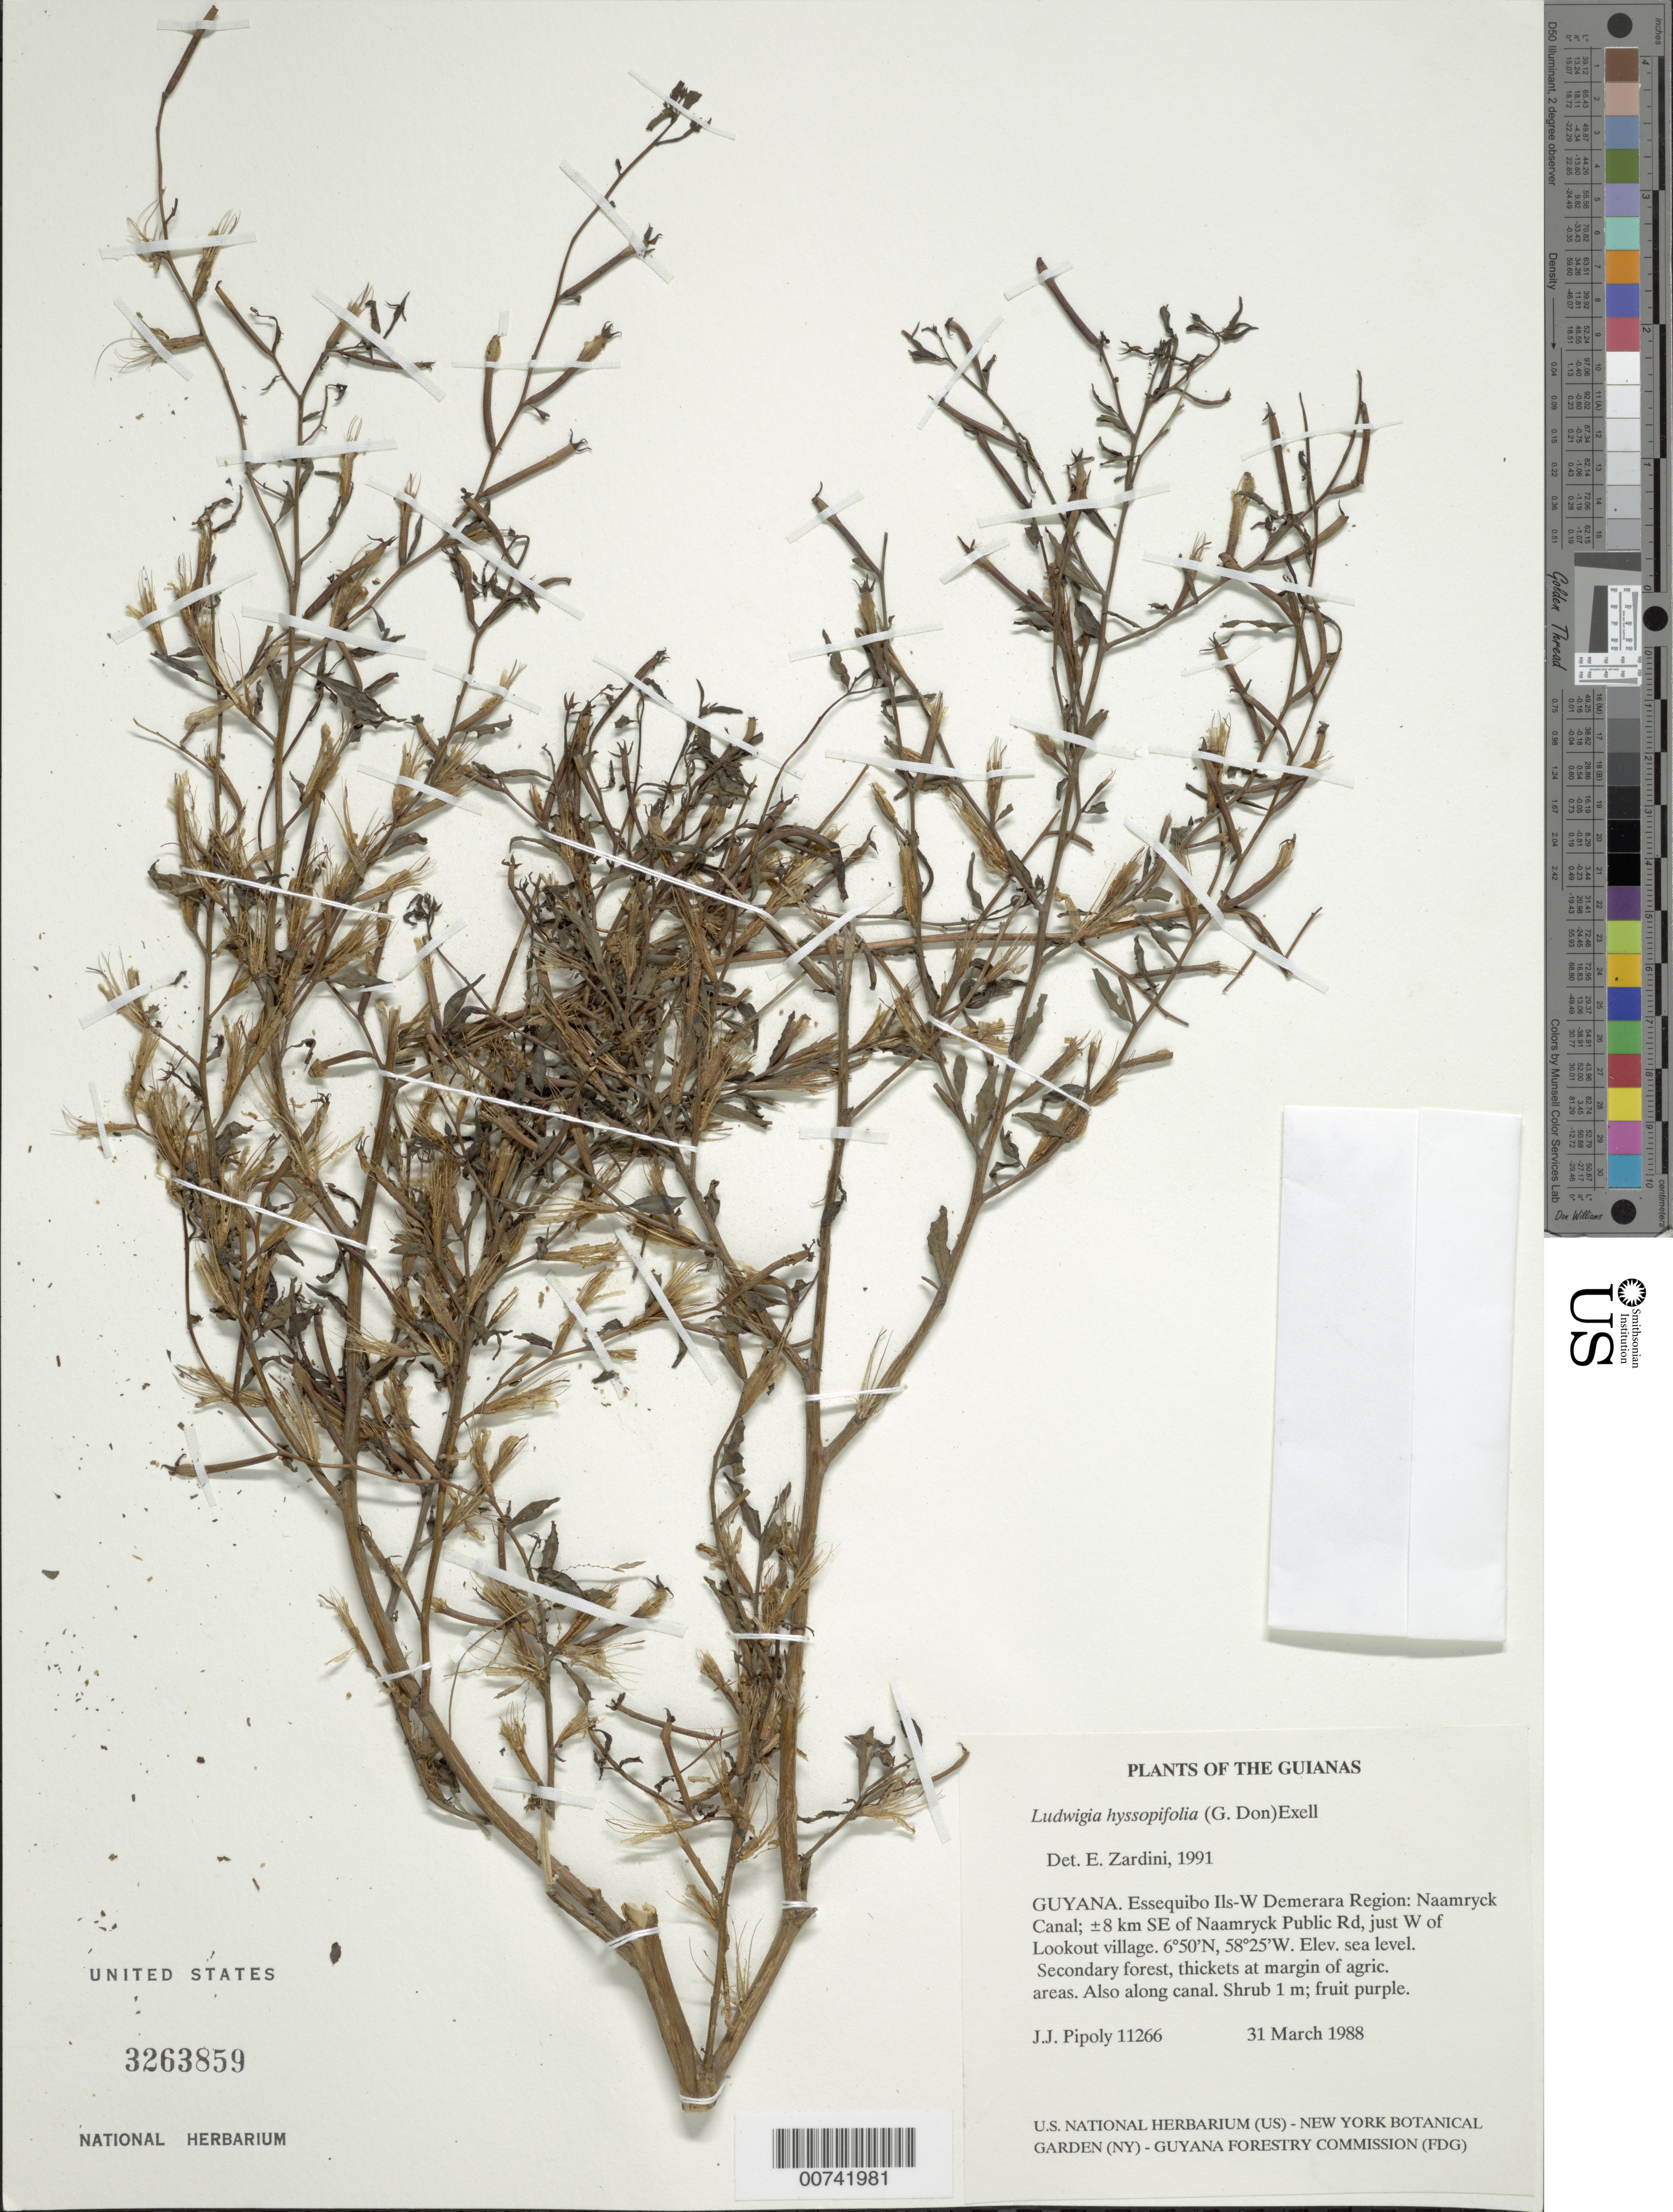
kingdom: Plantae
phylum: Tracheophyta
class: Magnoliopsida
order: Myrtales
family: Onagraceae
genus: Ludwigia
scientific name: Ludwigia hyssopifolia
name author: (G. Don) Exell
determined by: Zardini, E. M.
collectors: J. J. Pipoly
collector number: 11266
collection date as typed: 31 March 1987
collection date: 1987-03-31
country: Guyana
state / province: Essequibo Isl-W. Demerara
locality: Naamryck Canal; ±8 km SE of Naamryck Public Rd, just W of Lookout village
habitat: Secondary forest, thickets at margin of agric. areas. Also along canal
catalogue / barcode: US 3263859